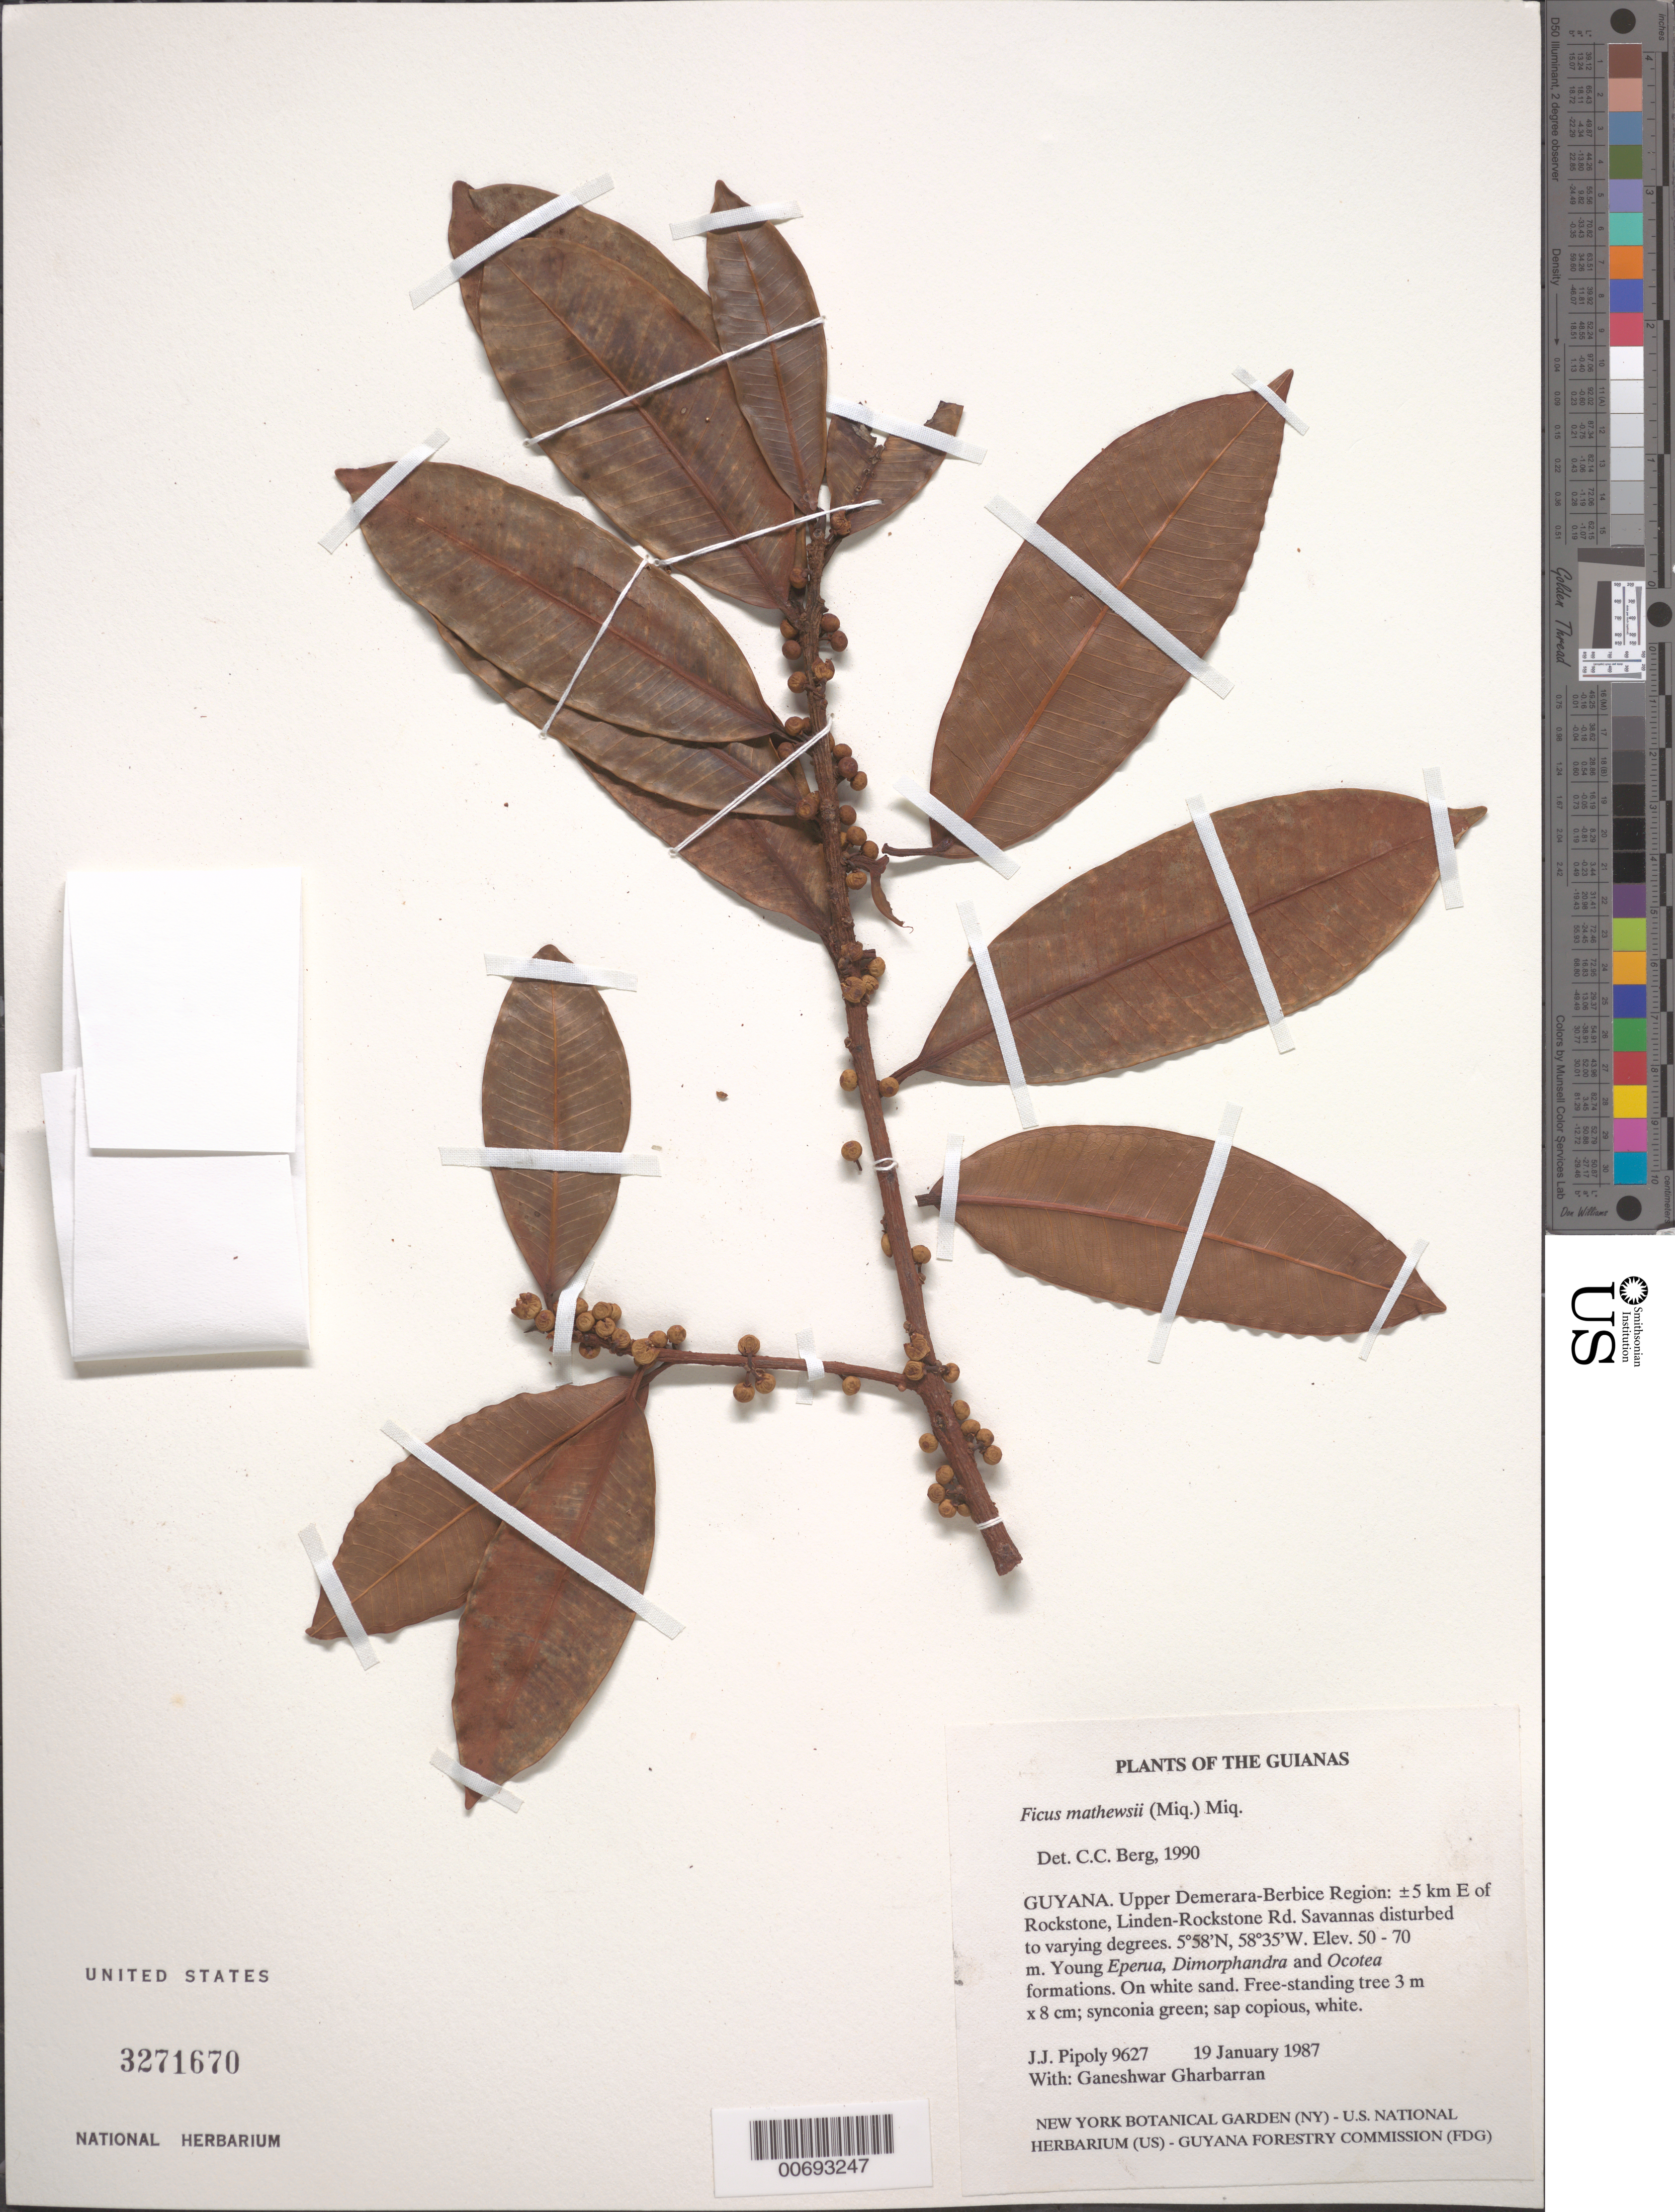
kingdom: Plantae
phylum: Tracheophyta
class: Magnoliopsida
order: Rosales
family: Moraceae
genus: Ficus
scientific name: Ficus mathewsii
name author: (Miq.) Miq.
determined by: Berg, C. C.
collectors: J. J. Pipoly & G. Gharbarran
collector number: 9627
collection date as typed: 19 January 1987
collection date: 1987-01-19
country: Guyana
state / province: U. Demerara-Berbice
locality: ±5 km E of Rockstone, Linden-Rockstone Rd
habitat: Savannas disturbed to varying degrees. Young Eperua, Dimorphandra and Ocotea formations. On white sand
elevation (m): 50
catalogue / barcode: US 3271670